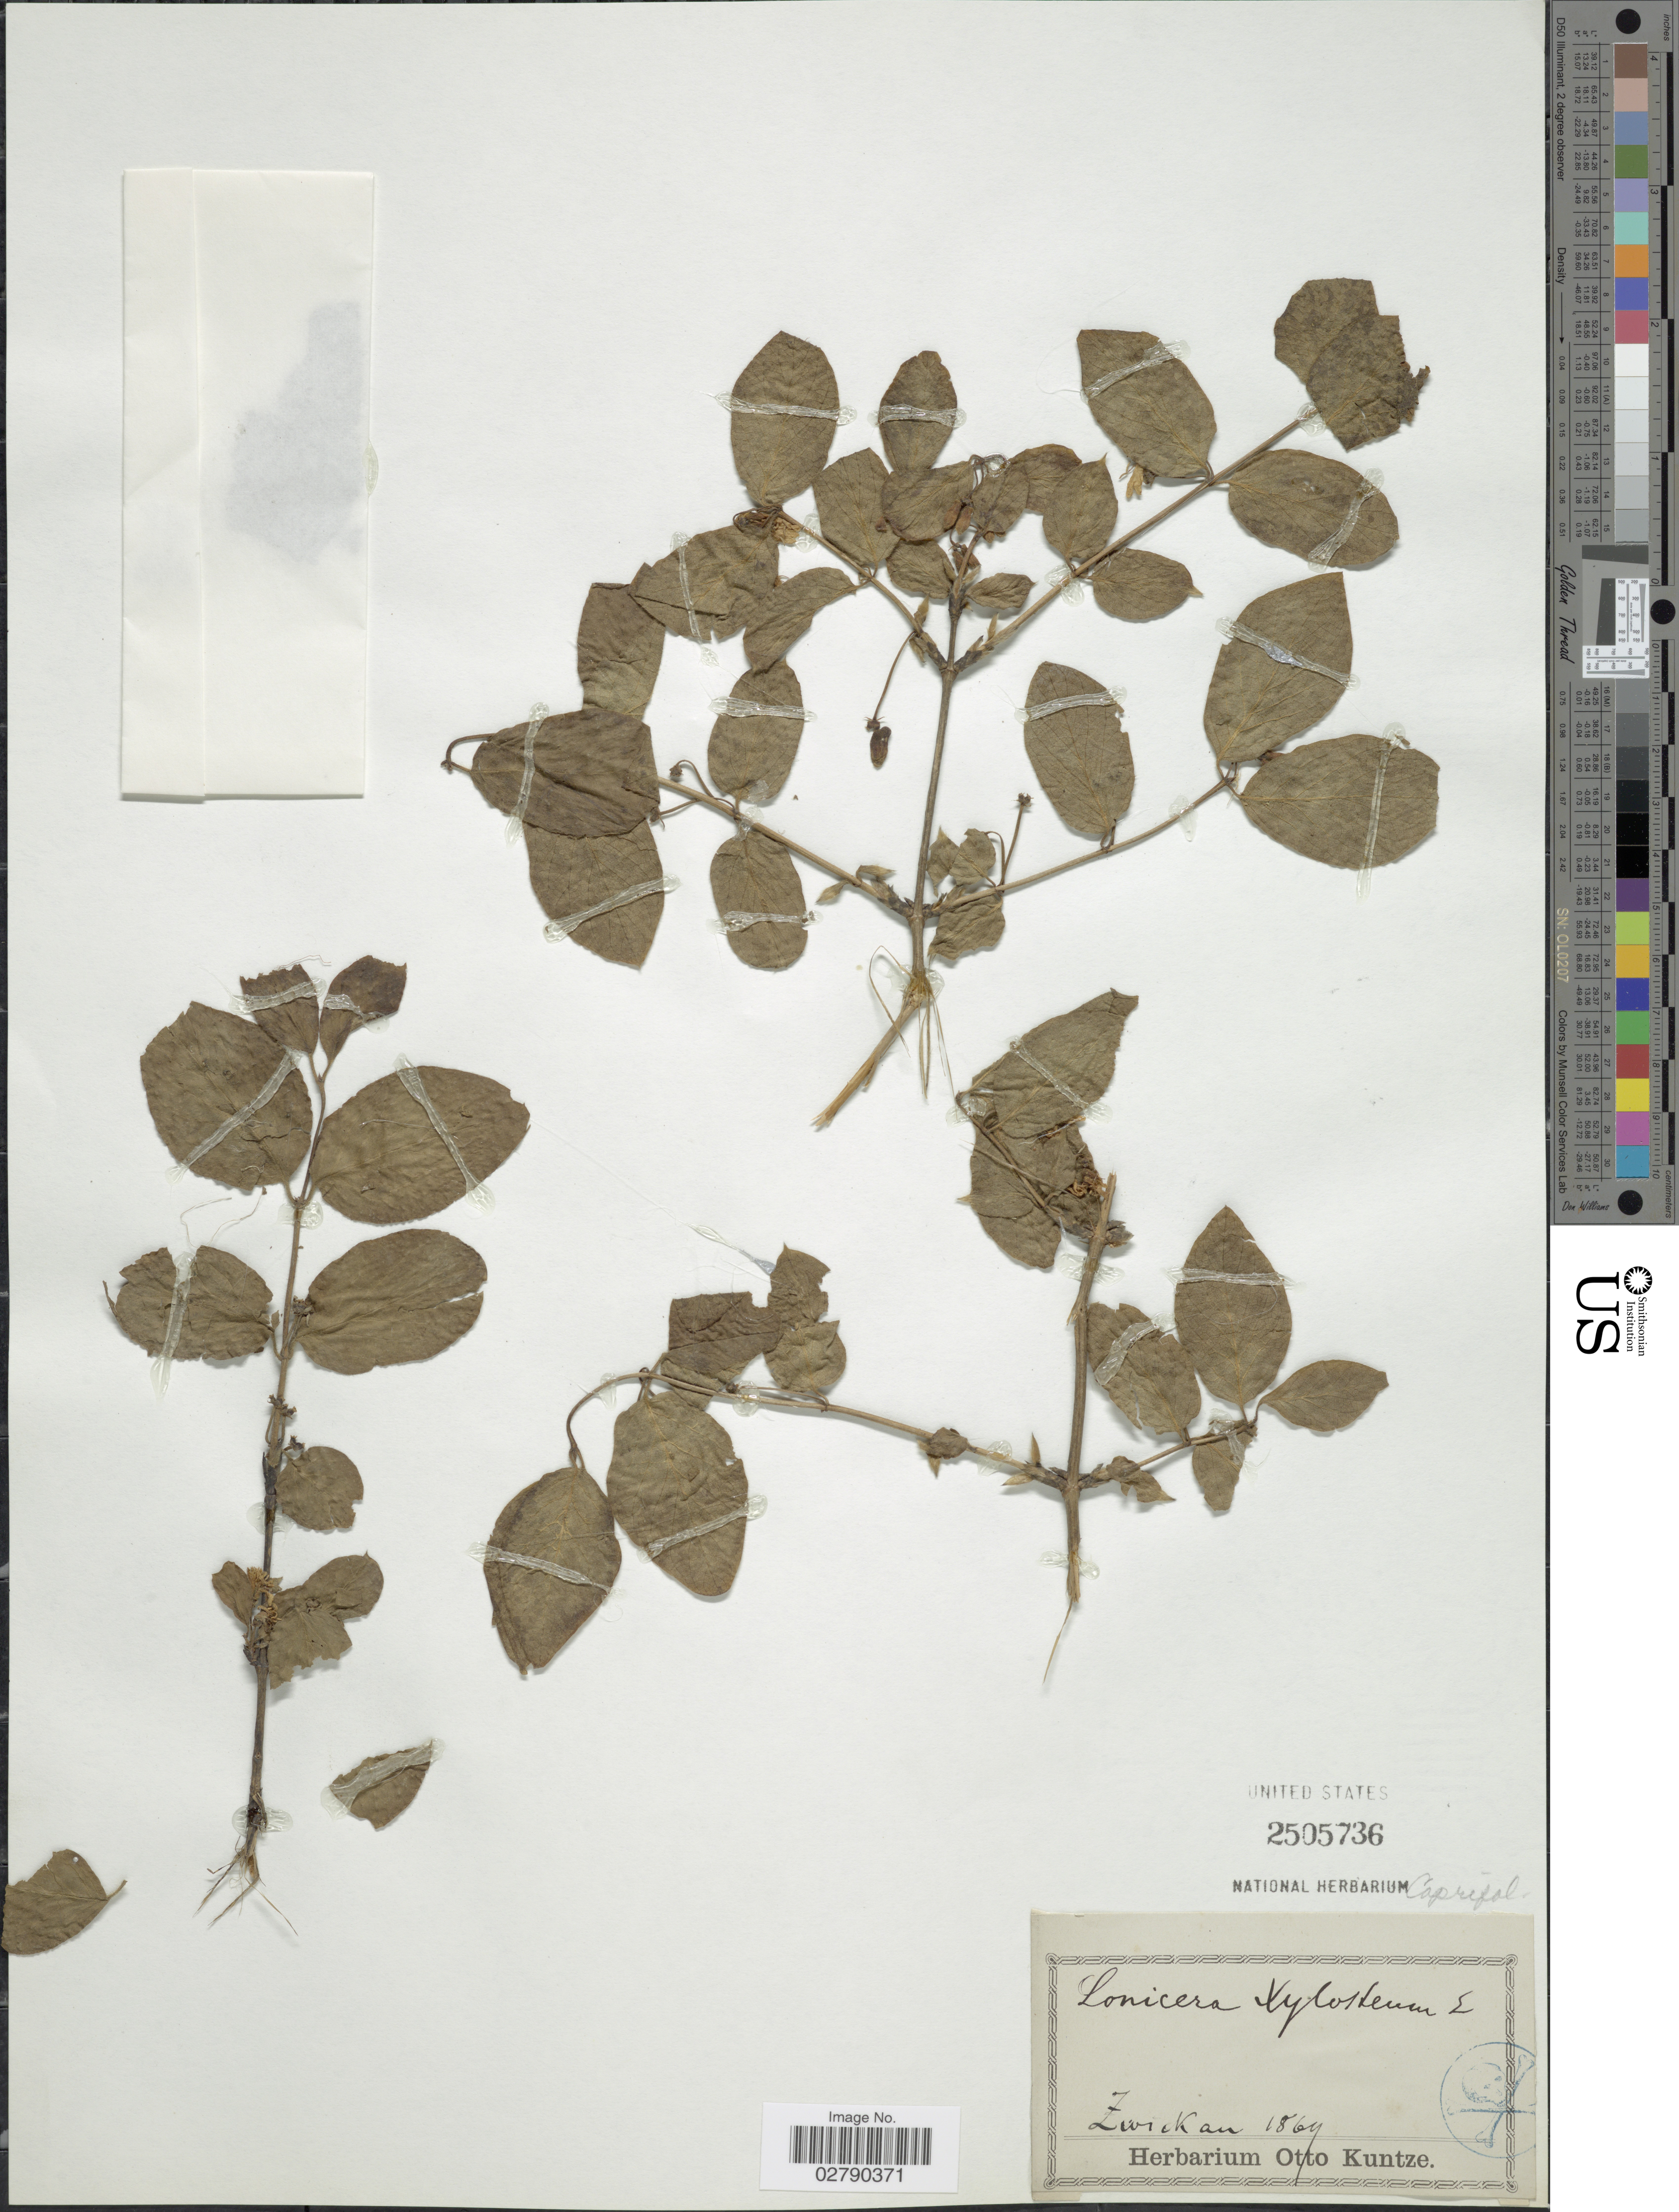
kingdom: Plantae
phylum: Tracheophyta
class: Magnoliopsida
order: Dipsacales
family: Caprifoliaceae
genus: Lonicera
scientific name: Lonicera xylosteum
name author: L.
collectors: ex herb. Otto Kuntze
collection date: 1869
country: Germany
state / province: Sachsen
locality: Zwickau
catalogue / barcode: US 2505736